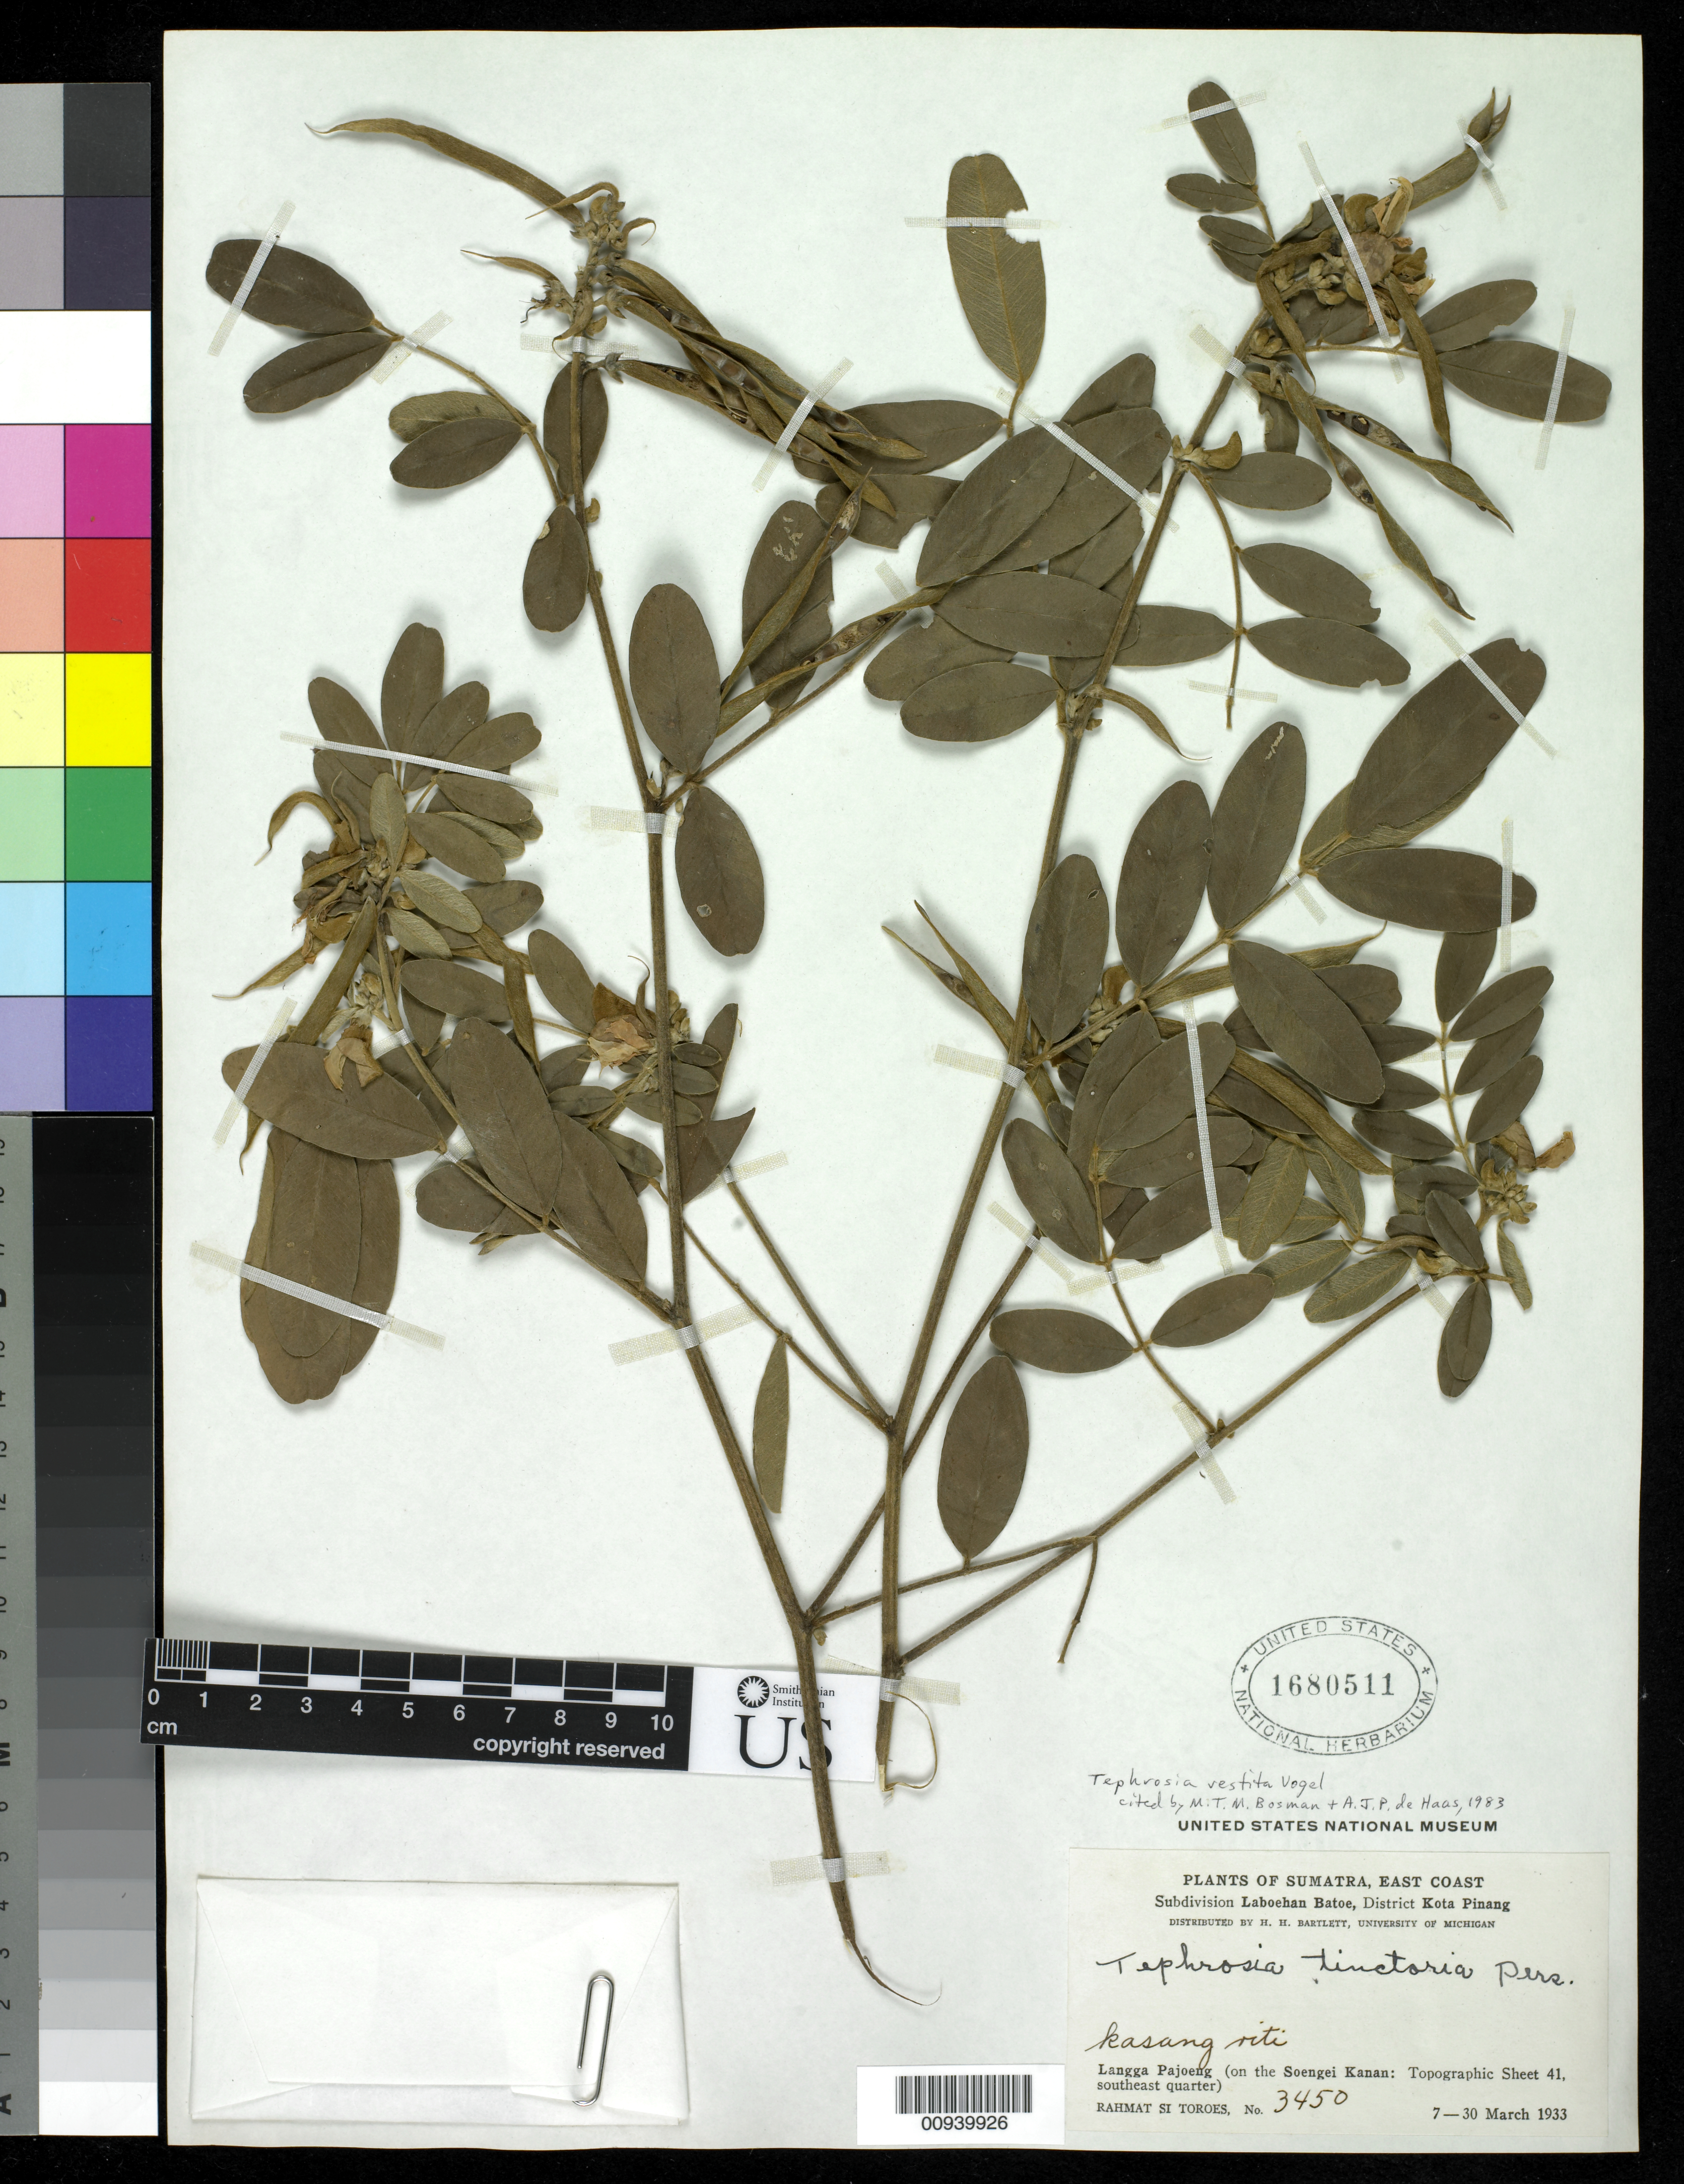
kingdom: Plantae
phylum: Tracheophyta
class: Magnoliopsida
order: Fabales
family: Fabaceae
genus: Tephrosia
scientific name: Tephrosia vestita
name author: Vogel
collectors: Rahmat Si Boeea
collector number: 3450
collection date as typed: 07 Mar 1933 to 30 Mar 1933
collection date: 1933-03-07/1933-03-30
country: Indonesia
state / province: Sumatra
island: Sumatra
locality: East Coast, Subdivision Laboehan Batoe, District Kota Pinang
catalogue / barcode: US 1680511